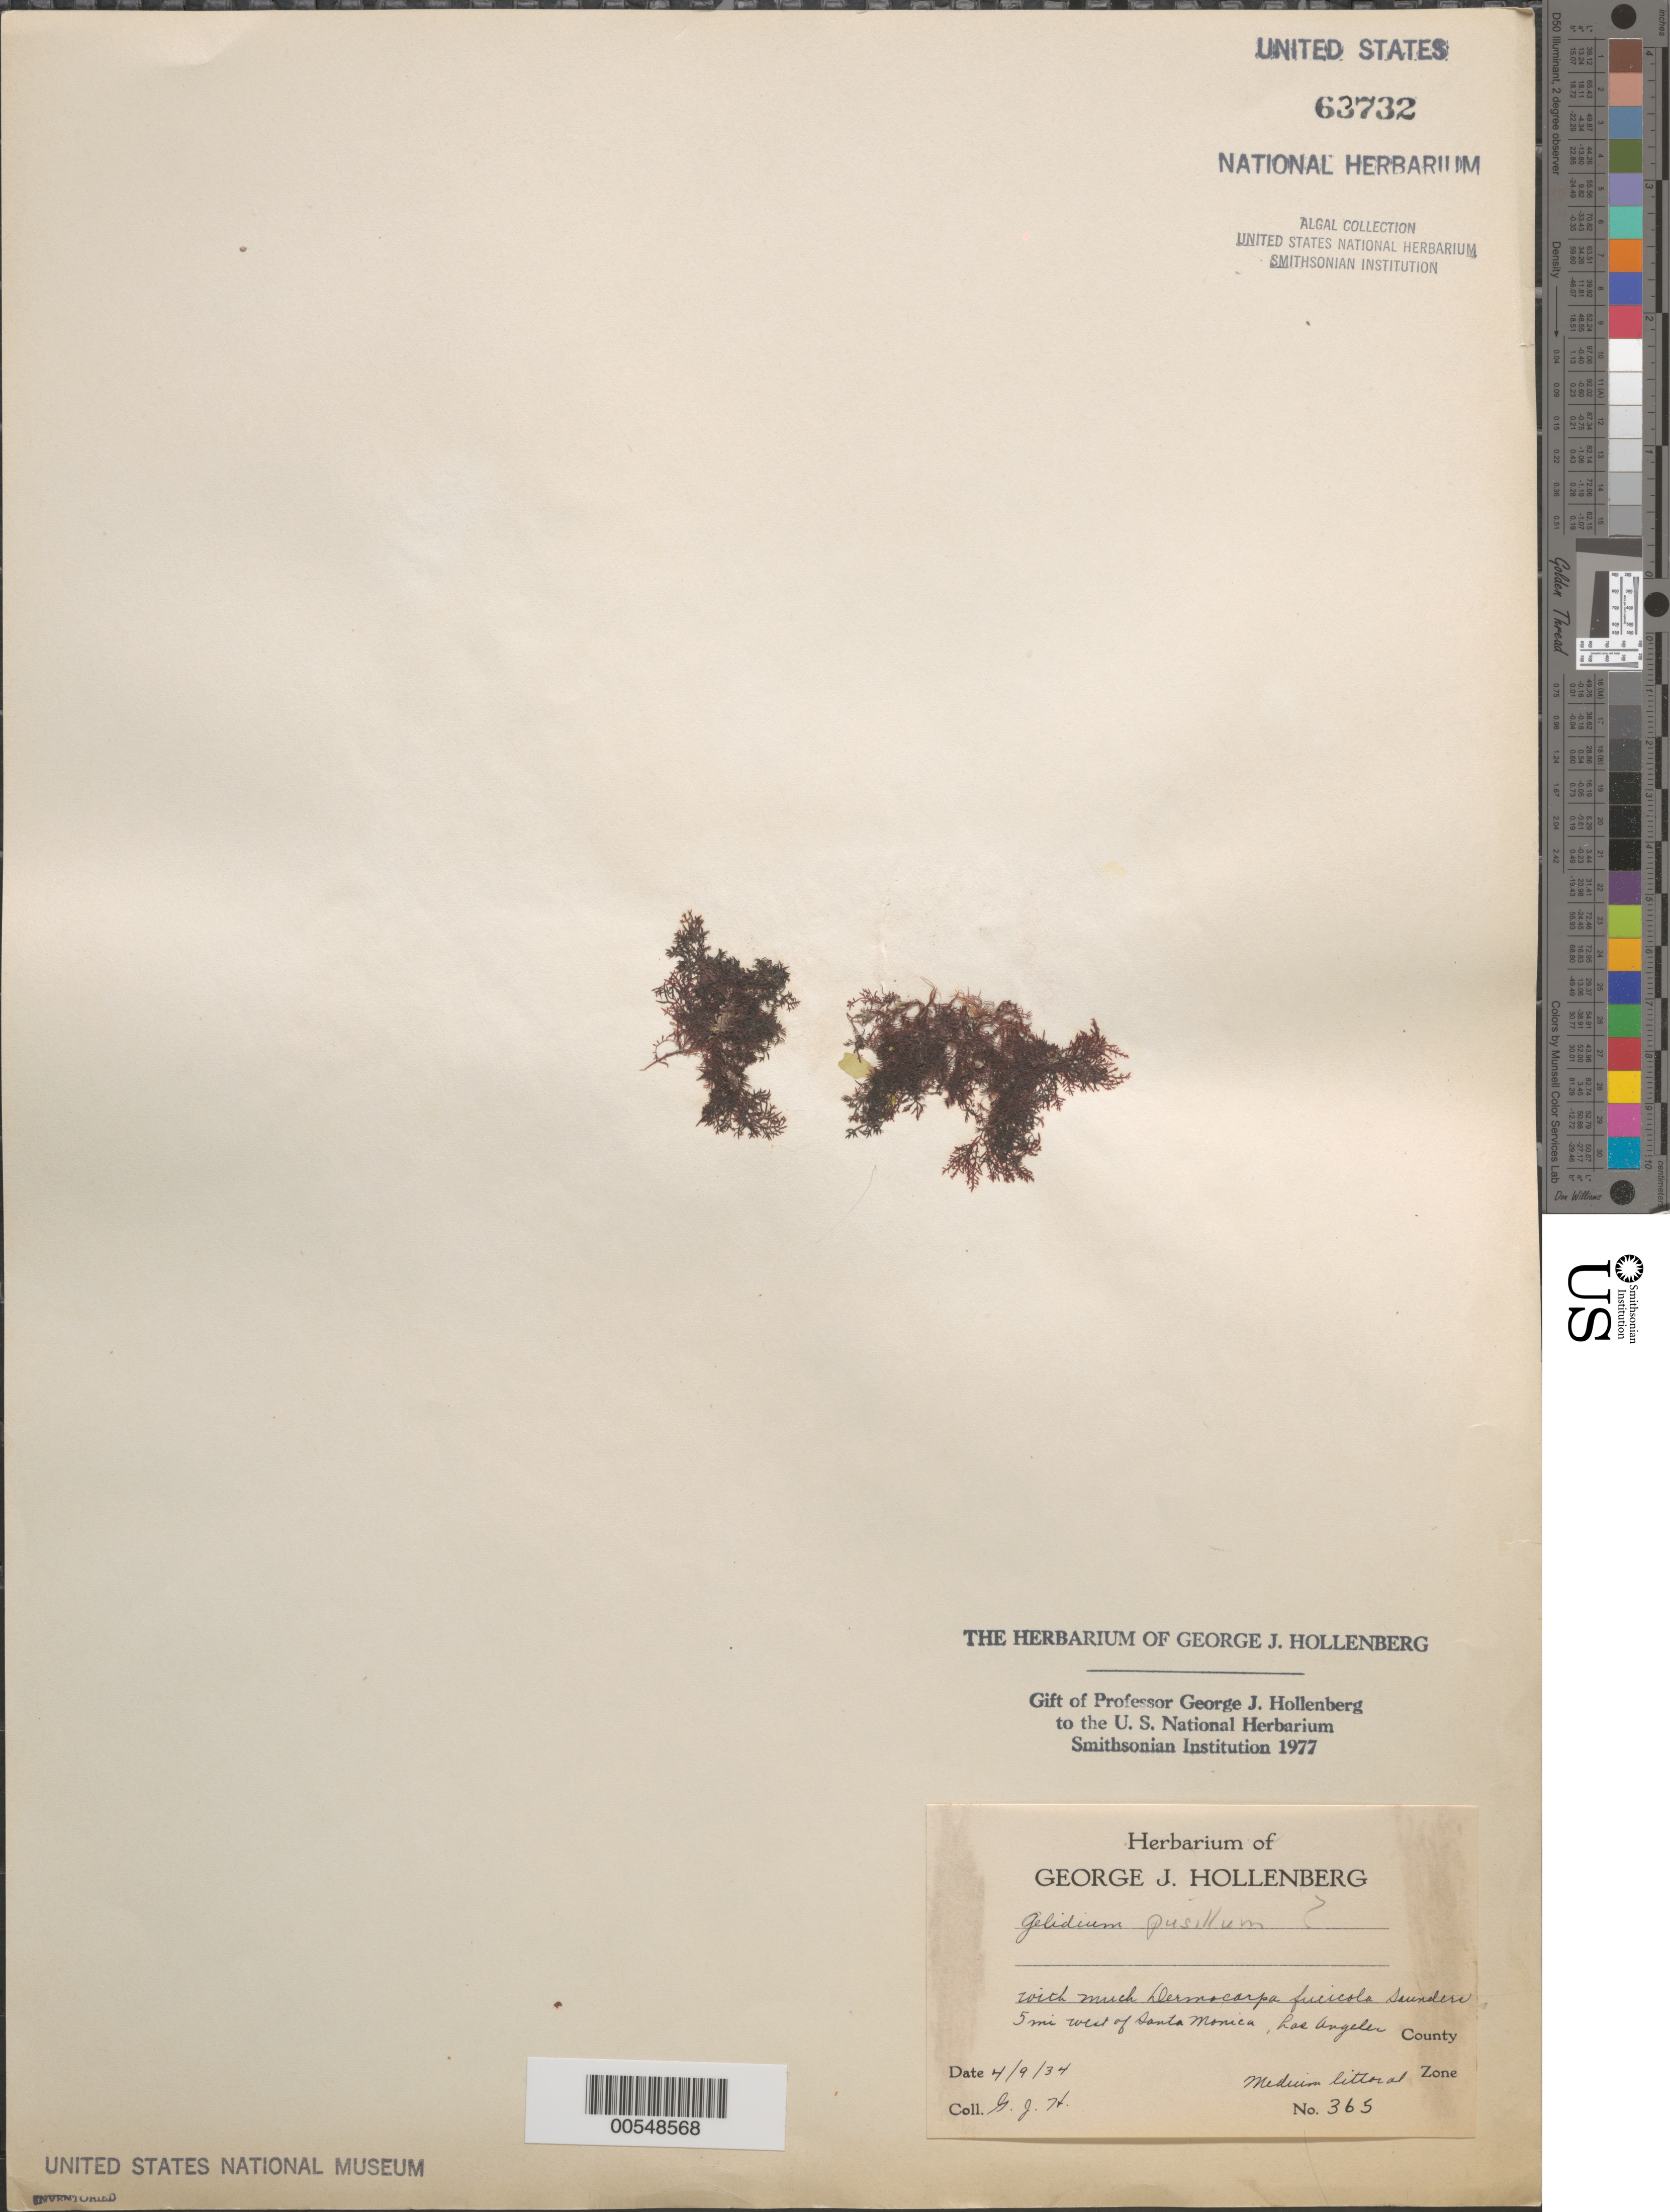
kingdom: Plantae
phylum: Rhodophyta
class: Florideophyceae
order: Gelidiales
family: Gelidiaceae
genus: Gelidium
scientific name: Gelidium pusillum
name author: (Stackh.) Le Jol.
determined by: Hollenberg, George J.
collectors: G. Hollenberg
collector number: GJH 365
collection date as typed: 09 Apr 1934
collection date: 1934-04-09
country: United States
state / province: California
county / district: Los Angeles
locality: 5 miles west of Santa Monica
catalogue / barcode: US 63732